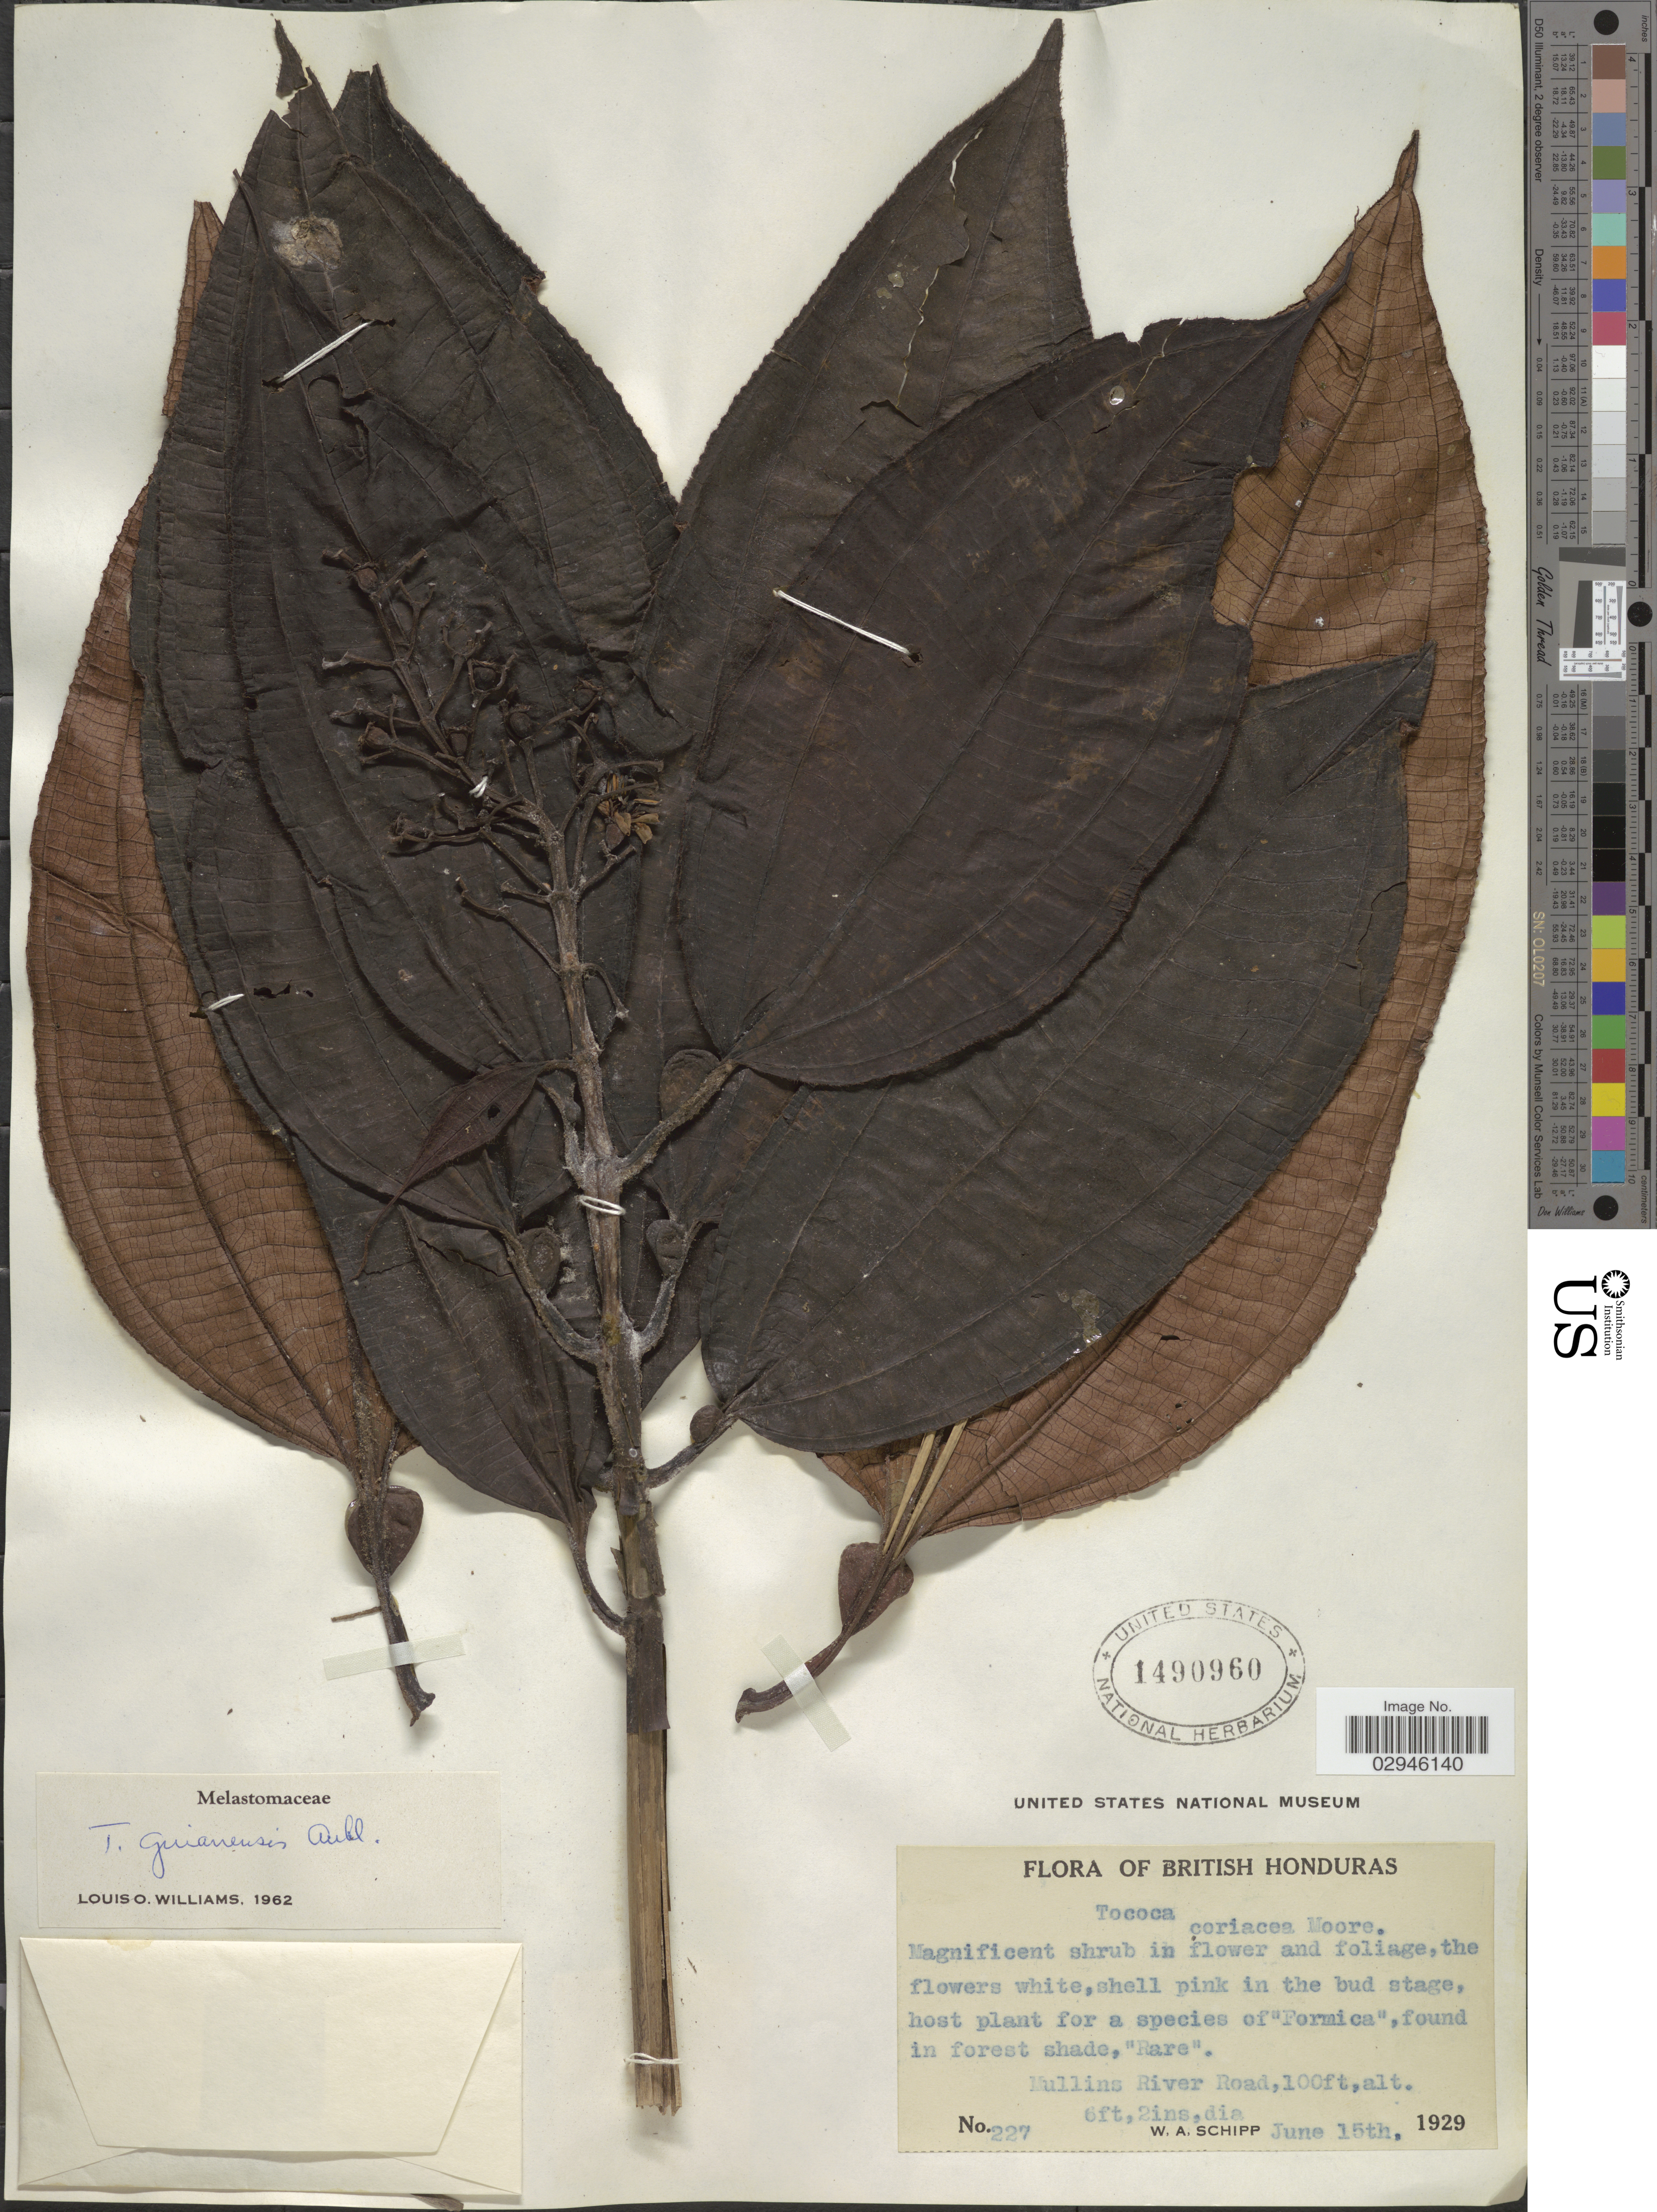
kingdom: Plantae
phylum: Tracheophyta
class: Magnoliopsida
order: Myrtales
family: Melastomataceae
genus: Tococa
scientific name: Tococa guianensis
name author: Aubl.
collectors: W. Schipp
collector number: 227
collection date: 1929-06-15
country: Belize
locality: British Honduras. Mullins River Road.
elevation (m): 30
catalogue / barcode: US 1490960